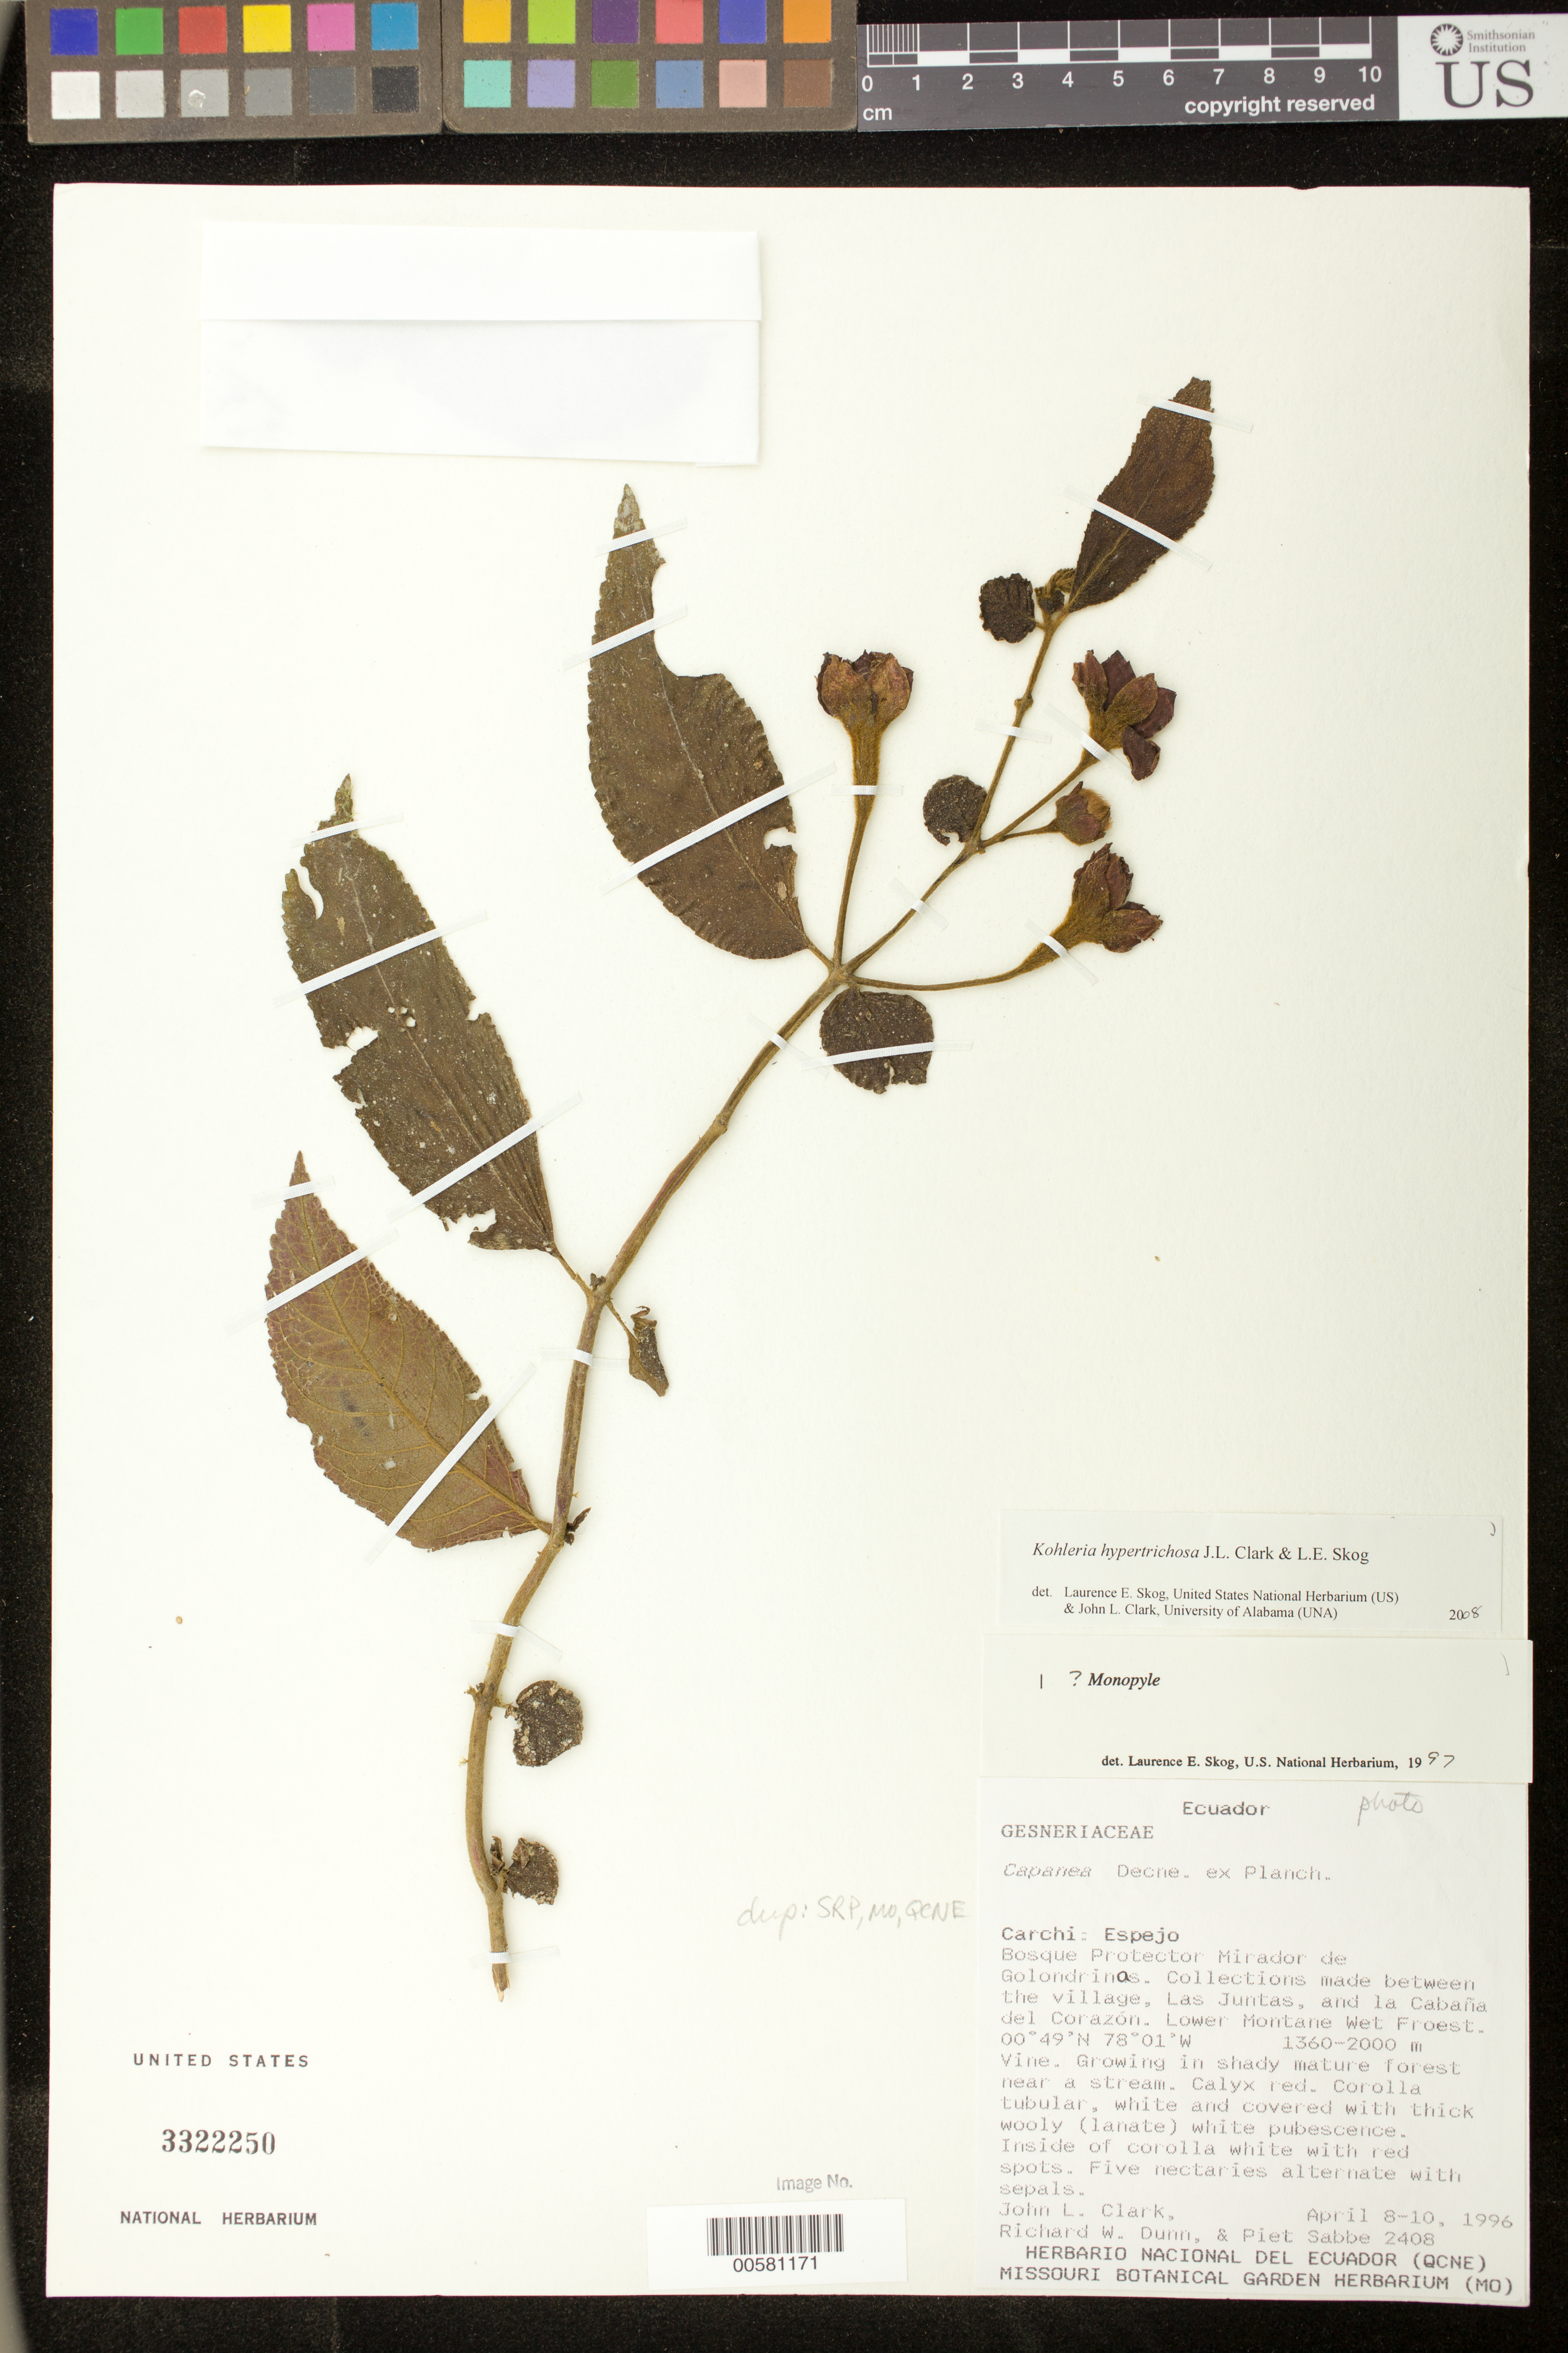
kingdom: Plantae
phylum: Tracheophyta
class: Magnoliopsida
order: Lamiales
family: Gesneriaceae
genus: Kohleria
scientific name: Kohleria hypertrichosa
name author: J.L. Clark & L.E. Skog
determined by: Clark, J. L.; Skog, Laurence E.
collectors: J. L. Clark, R. Dunn & P. Sabbe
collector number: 2408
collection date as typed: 8-10 Apr 1996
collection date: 1996-04-08/1996-04-10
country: Ecuador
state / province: Carchi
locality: Espejo; Bosque Protector Mirador de Golondrinas; between the village, Las Juntas, and la Cabaña del Corazón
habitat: Lower montane wet forest; growing in shady mature forest near a stream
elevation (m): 1360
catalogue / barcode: US 3322250